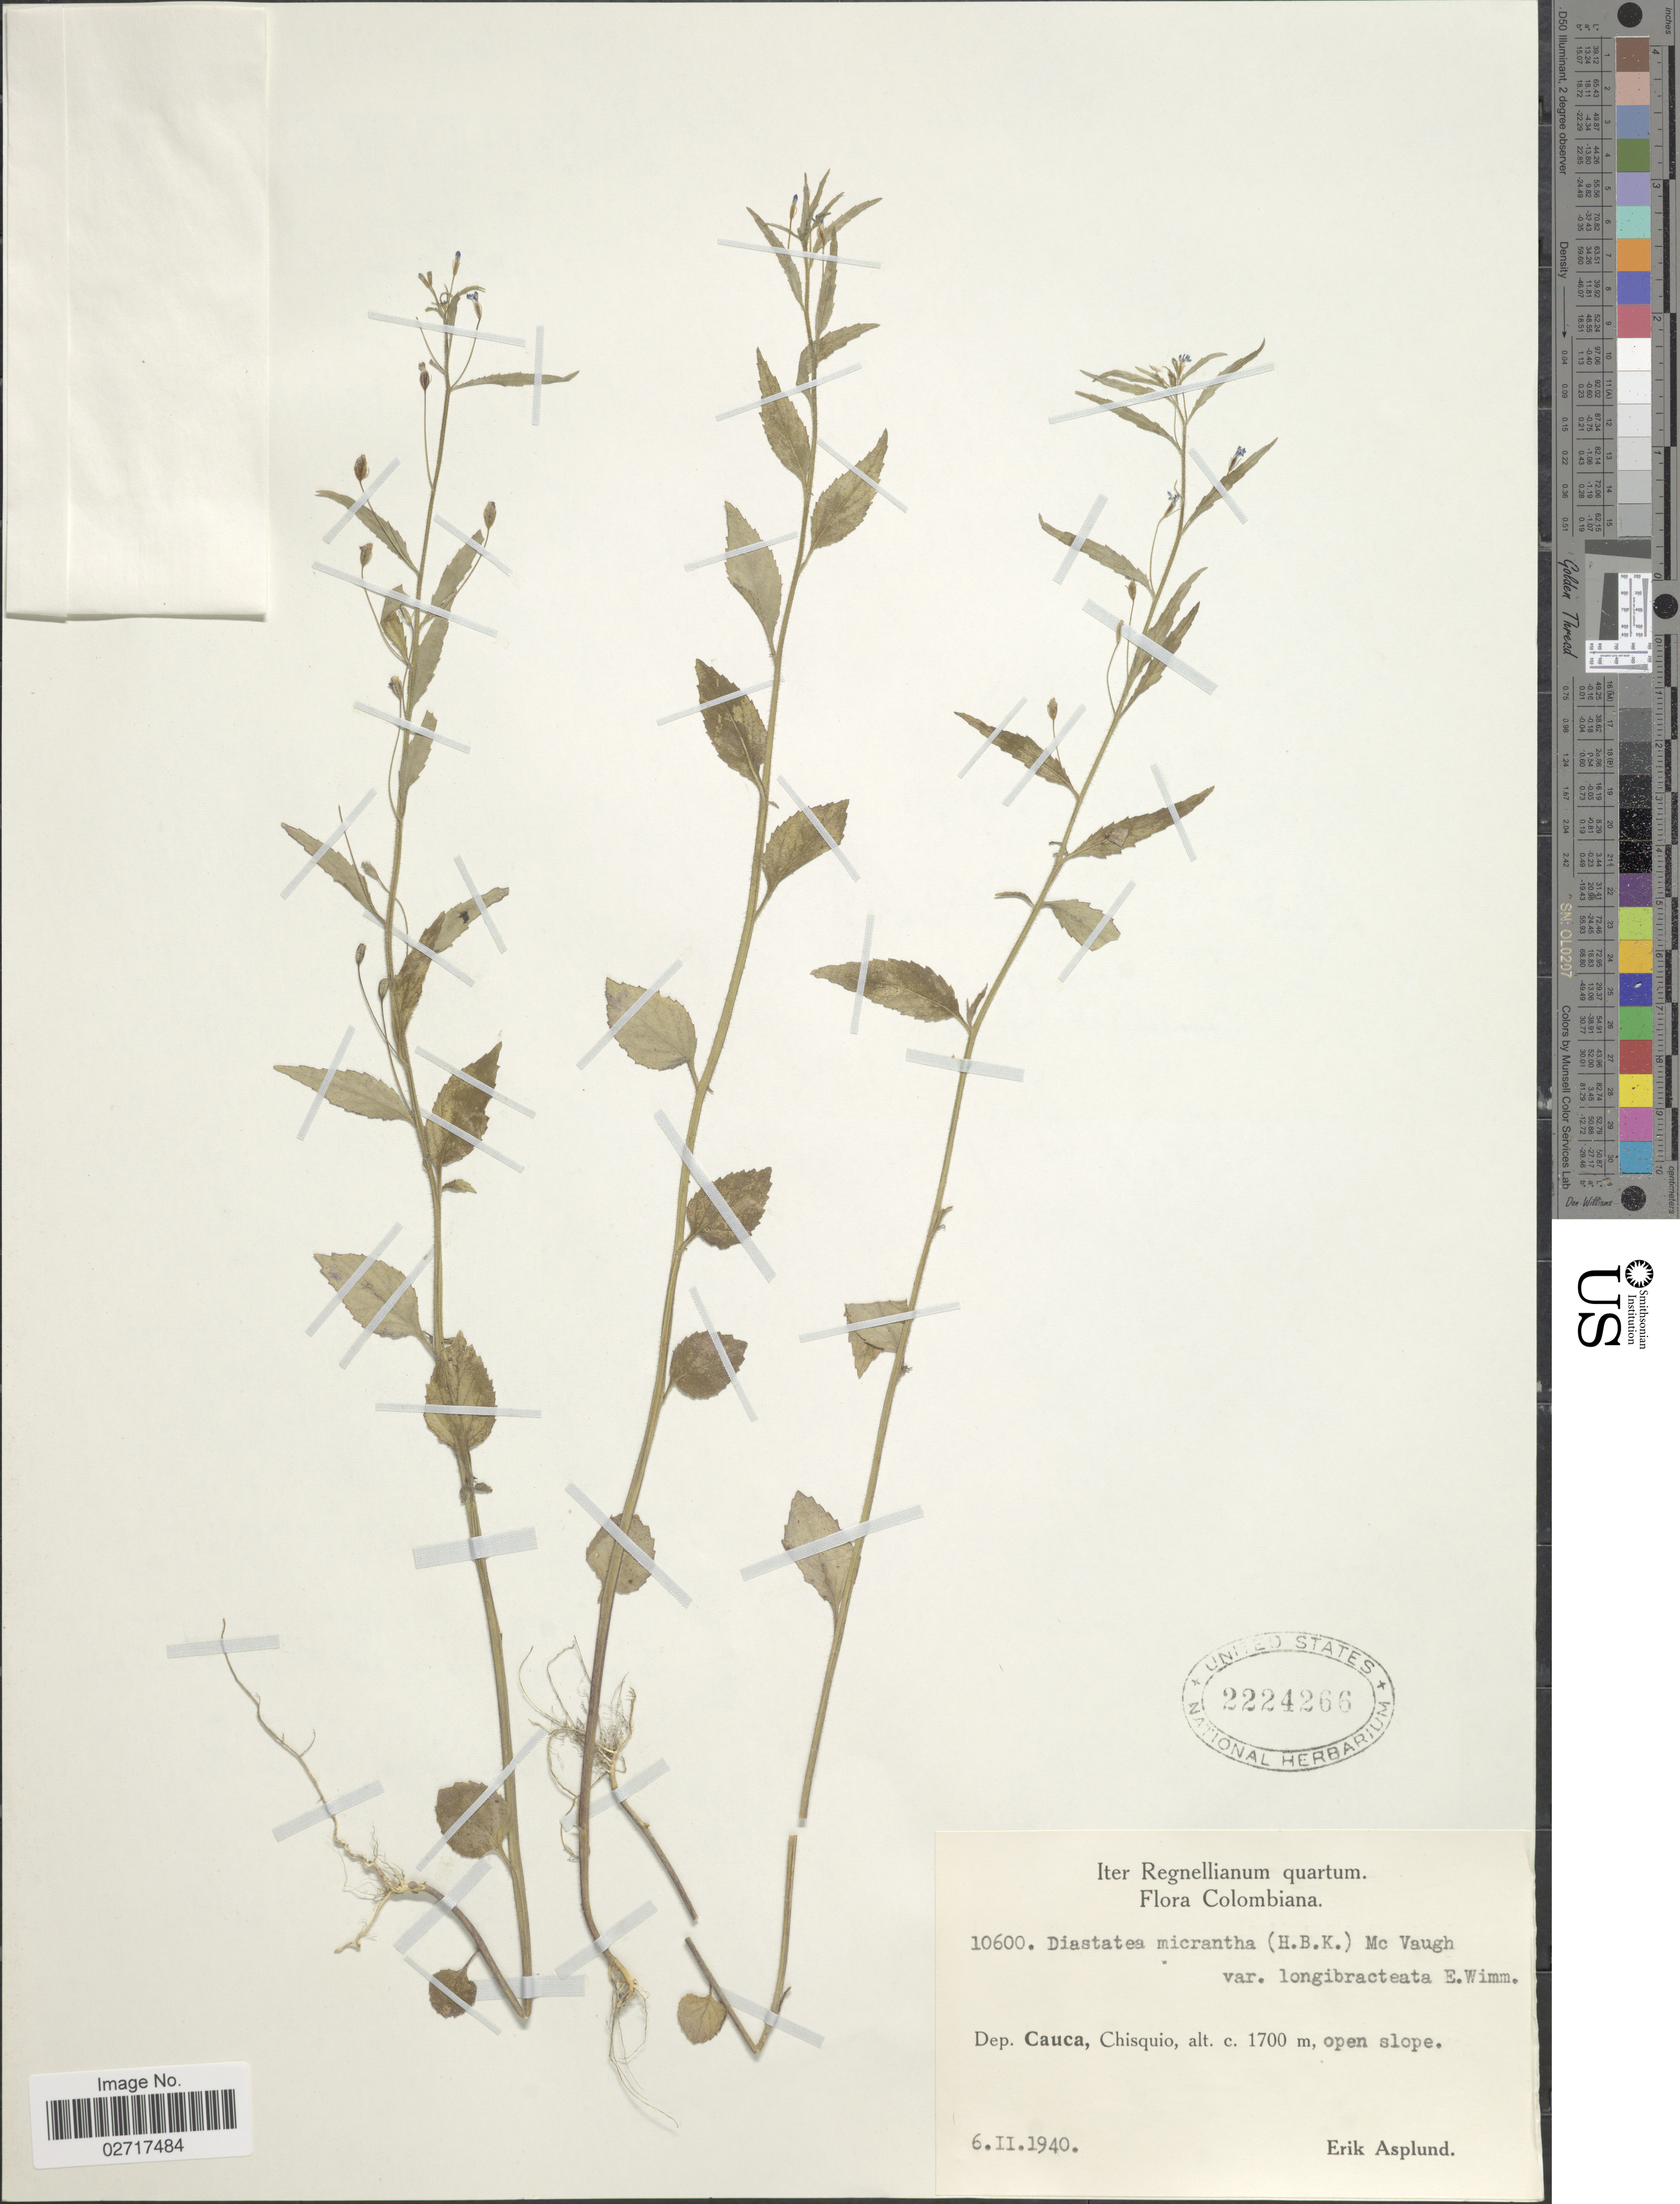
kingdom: Plantae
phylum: Tracheophyta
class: Magnoliopsida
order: Asterales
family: Campanulaceae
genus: Diastatea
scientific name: Diastatea micrantha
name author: (Kunth) McVaugh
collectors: E. Asplund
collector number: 10600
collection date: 1940-02-06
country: Colombia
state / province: Cauca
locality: Dep. Cauca, Chisquio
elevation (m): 1700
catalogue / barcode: US 2224266